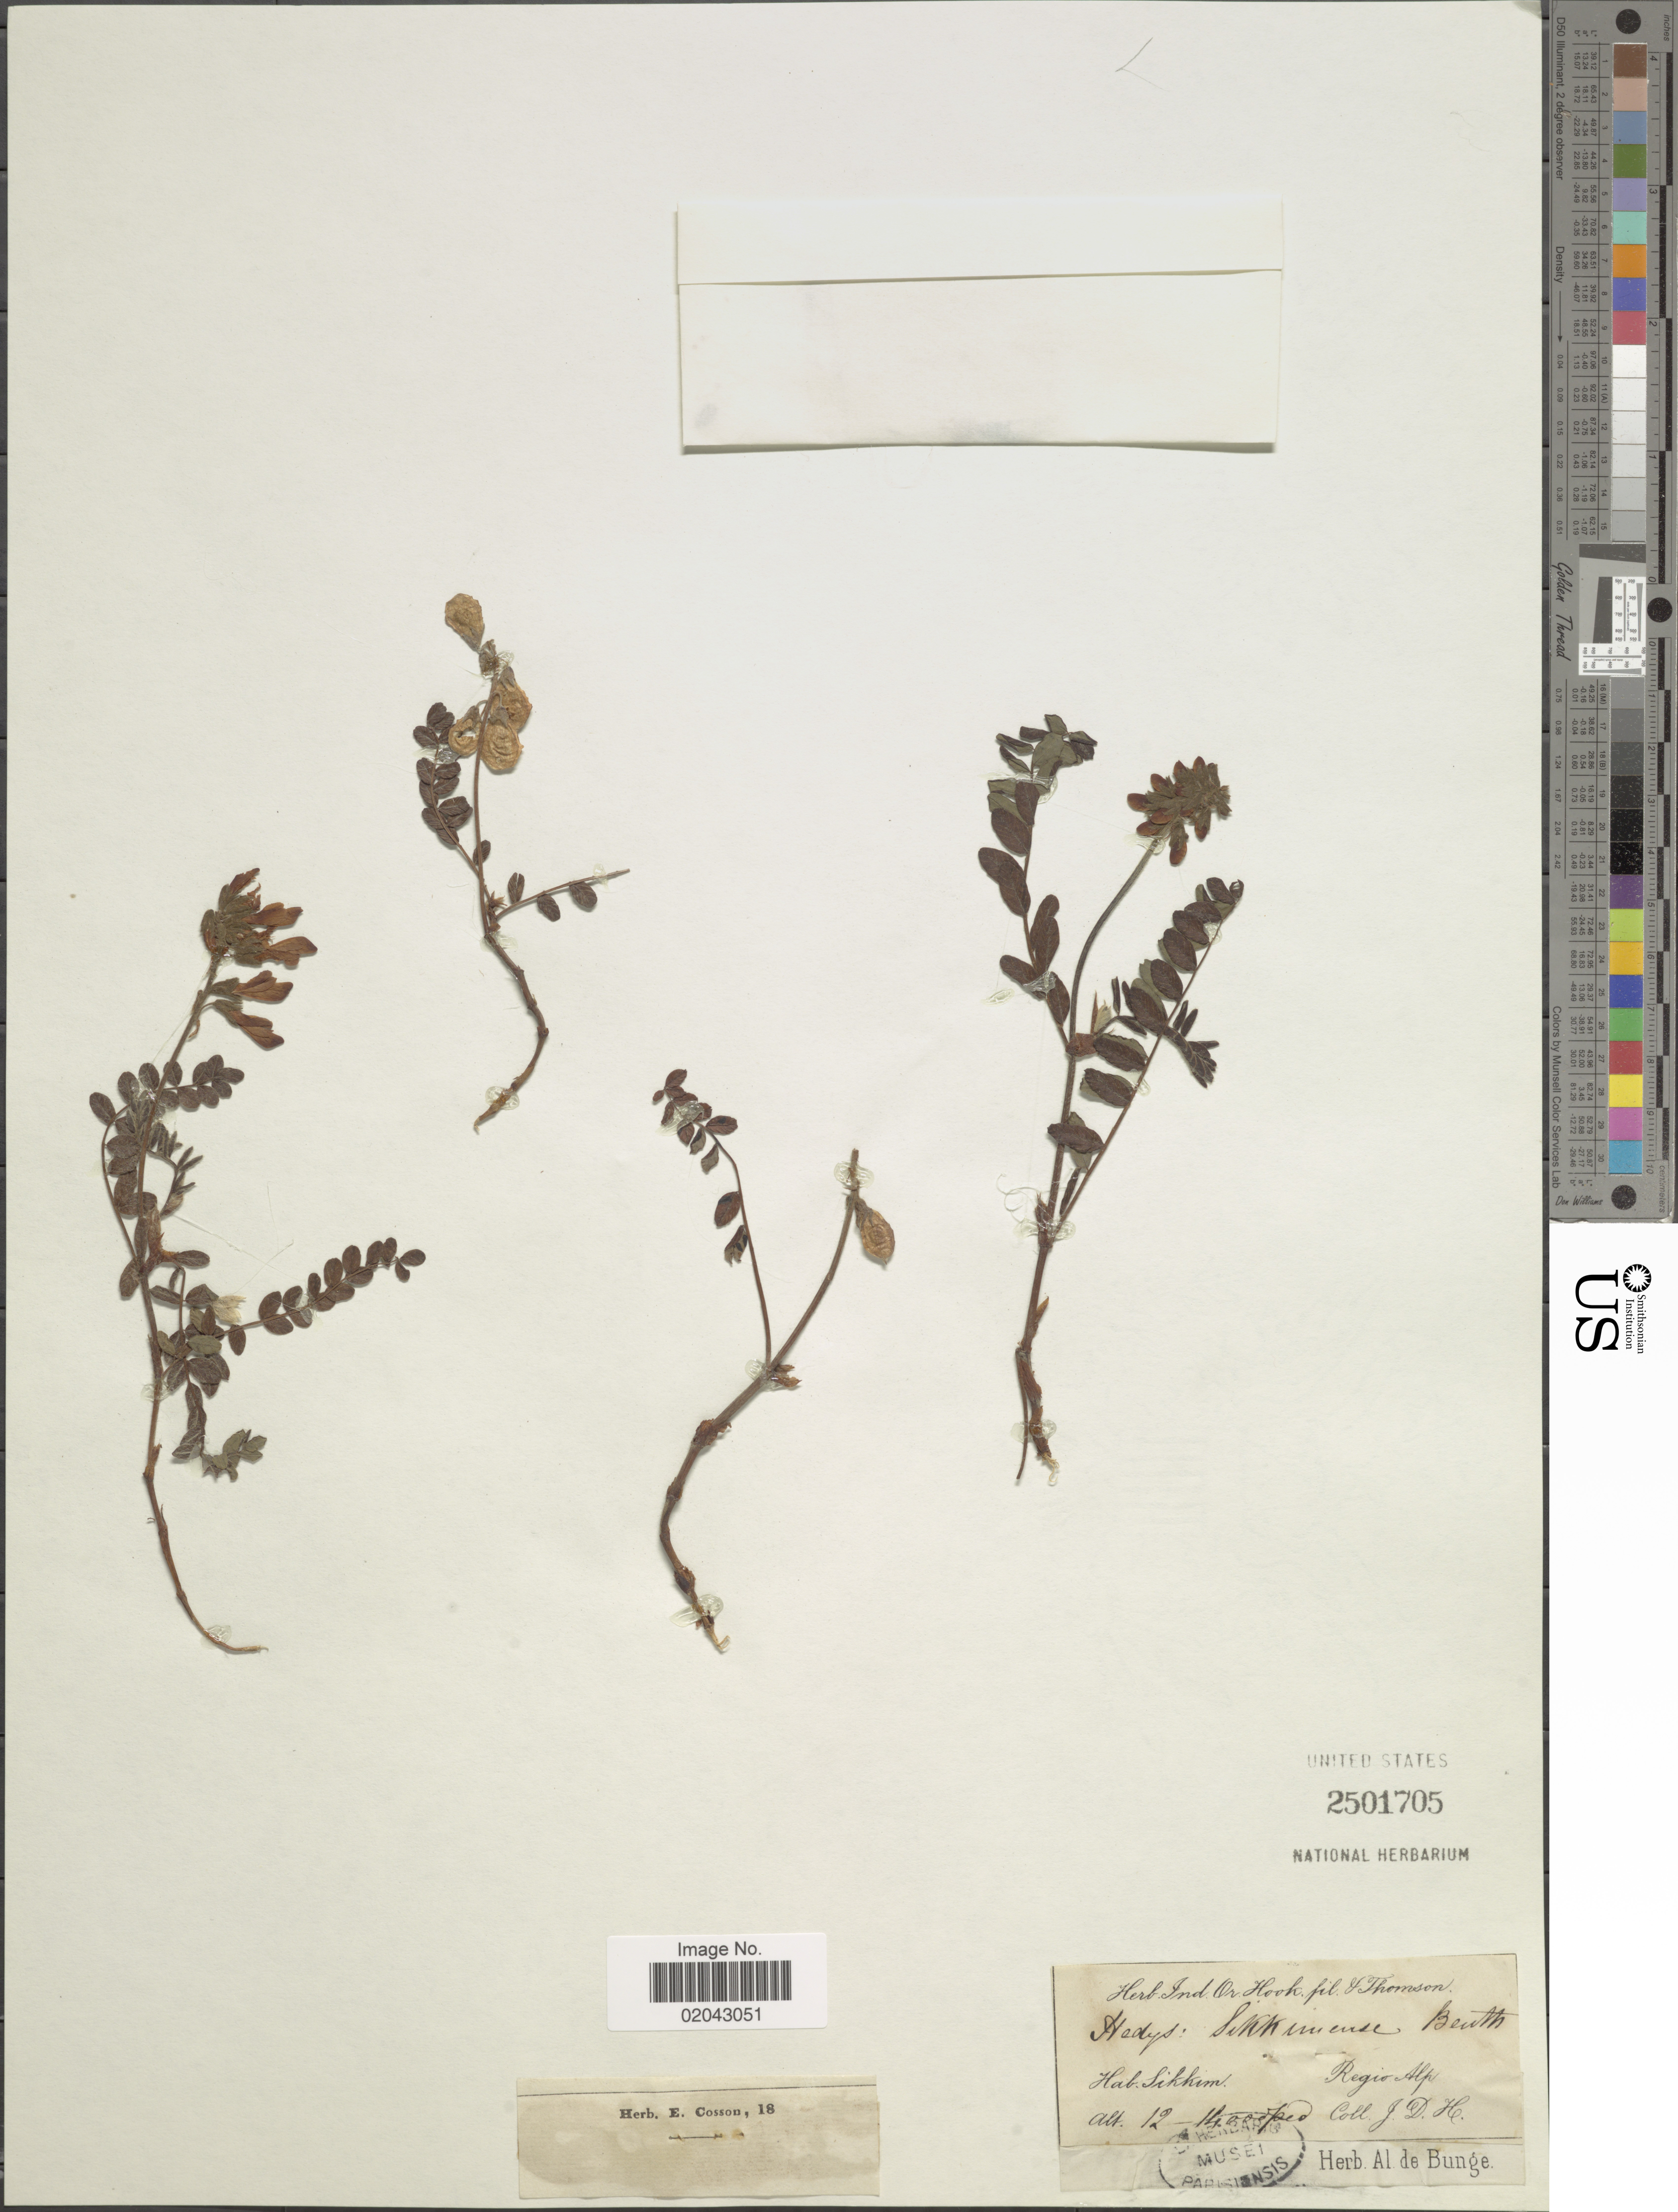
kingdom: Plantae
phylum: Tracheophyta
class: Magnoliopsida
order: Fabales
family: Fabaceae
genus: Hedysarum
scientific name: Hedysarum sikkimense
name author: Baker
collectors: J. D. H.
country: India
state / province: Sikkim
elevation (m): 3658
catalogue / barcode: US 2501705